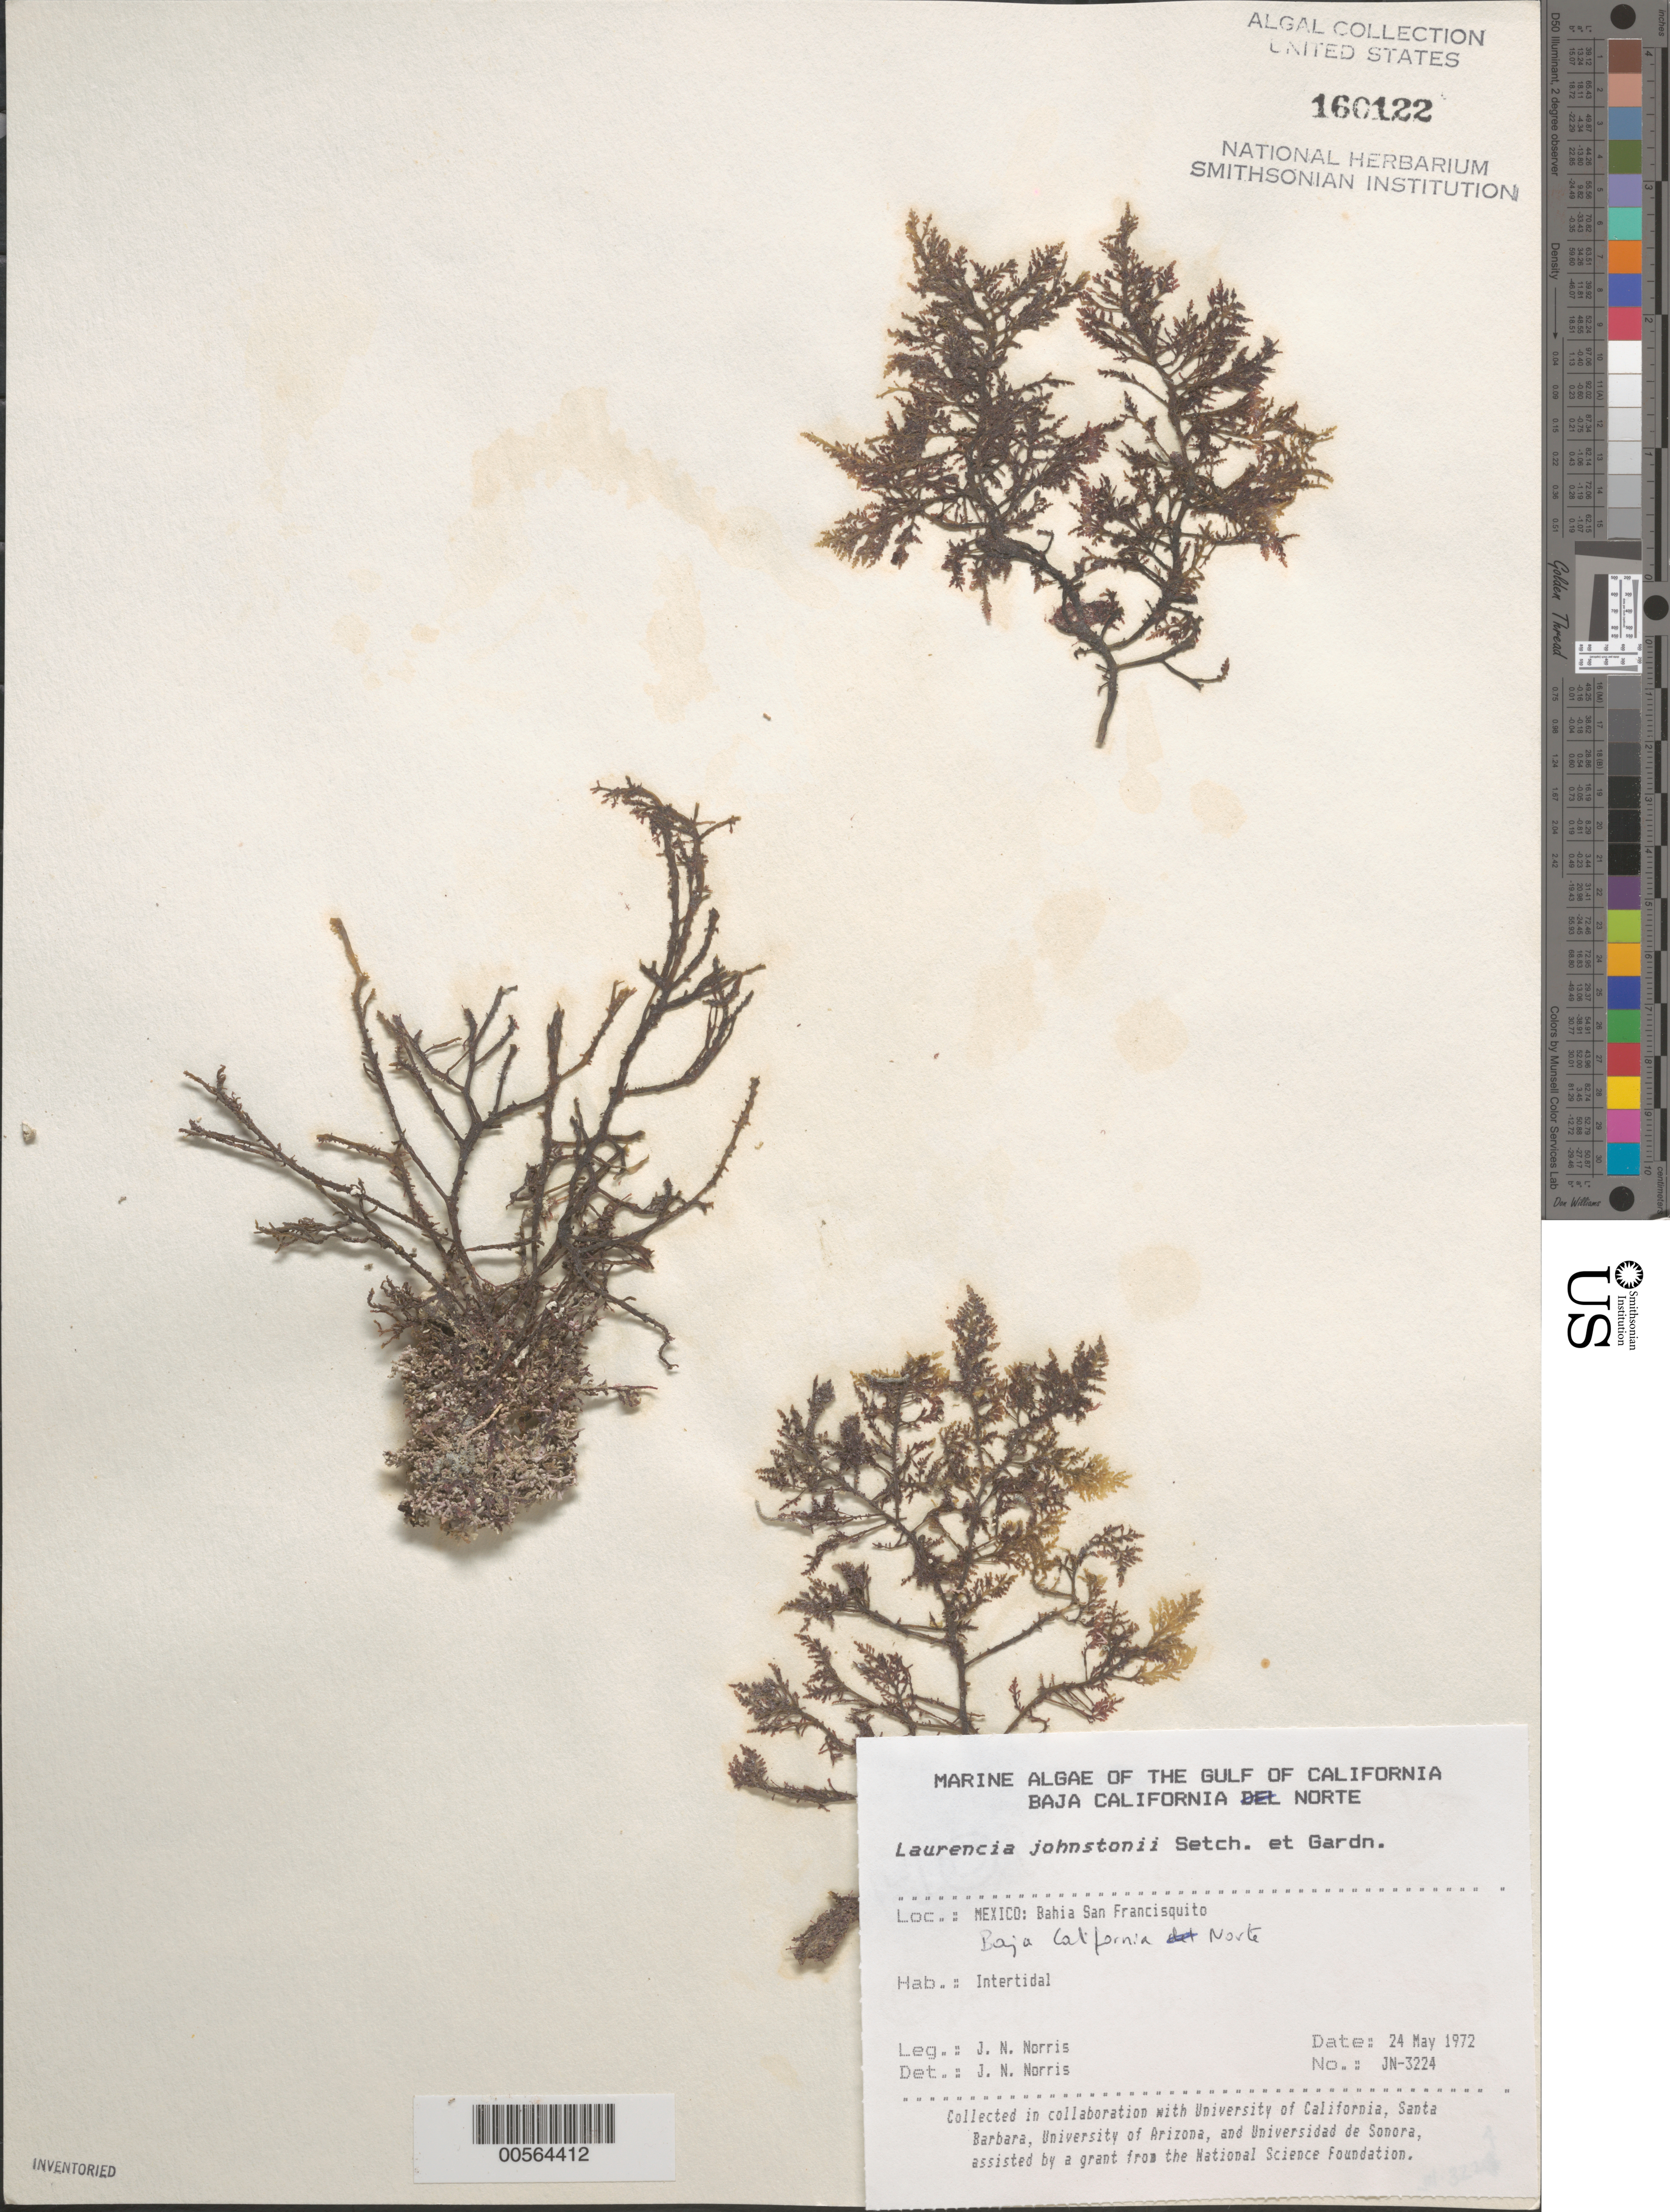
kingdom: Plantae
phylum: Rhodophyta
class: Florideophyceae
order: Ceramiales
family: Rhodomelaceae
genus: Laurencia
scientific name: Laurencia johnstonii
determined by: Norris, James N.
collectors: J. N. Norris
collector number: JN-3224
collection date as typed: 24 May 1972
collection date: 1972-05-24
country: Mexico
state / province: Baja California Norte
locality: Bahia San Francisquito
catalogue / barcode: US 160122